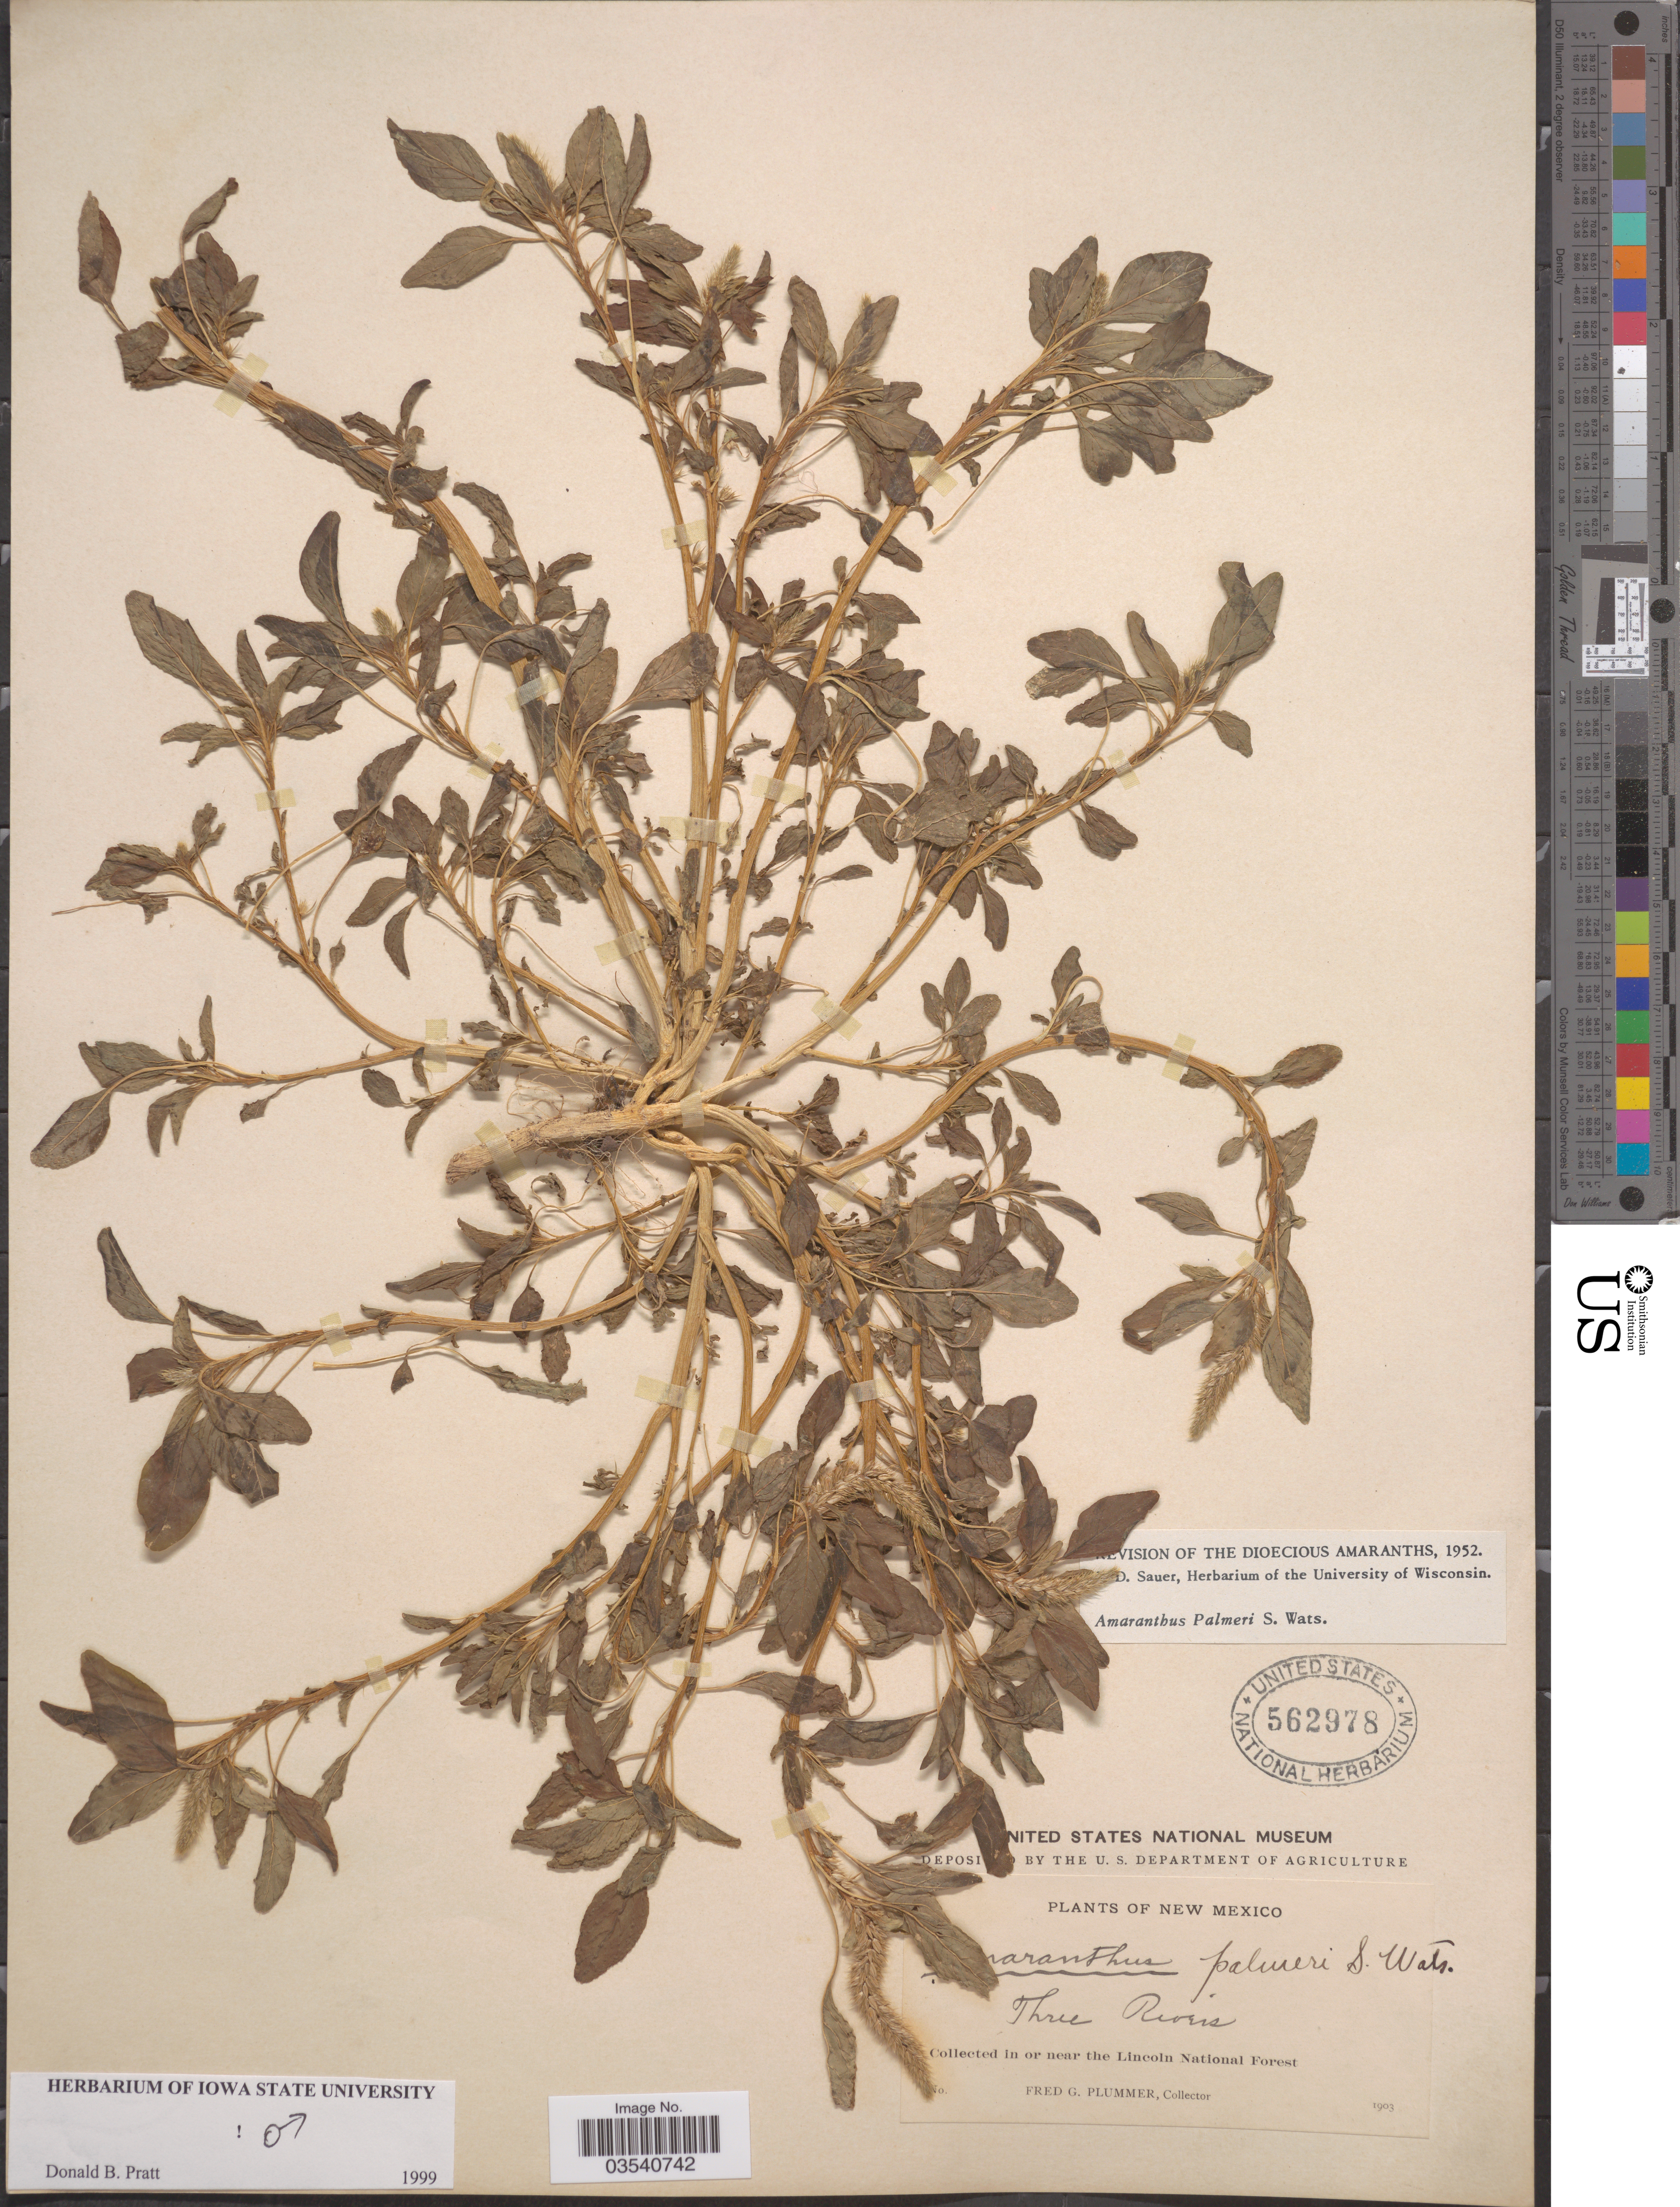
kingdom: Plantae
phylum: Tracheophyta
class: Magnoliopsida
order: Caryophyllales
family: Amaranthaceae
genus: Amaranthus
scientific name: Amaranthus palmeri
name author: S. Watson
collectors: F. Plummer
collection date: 1903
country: United States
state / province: New Mexico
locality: In or near the Lincoln National Forest. Three Rivers.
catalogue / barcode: US 562978